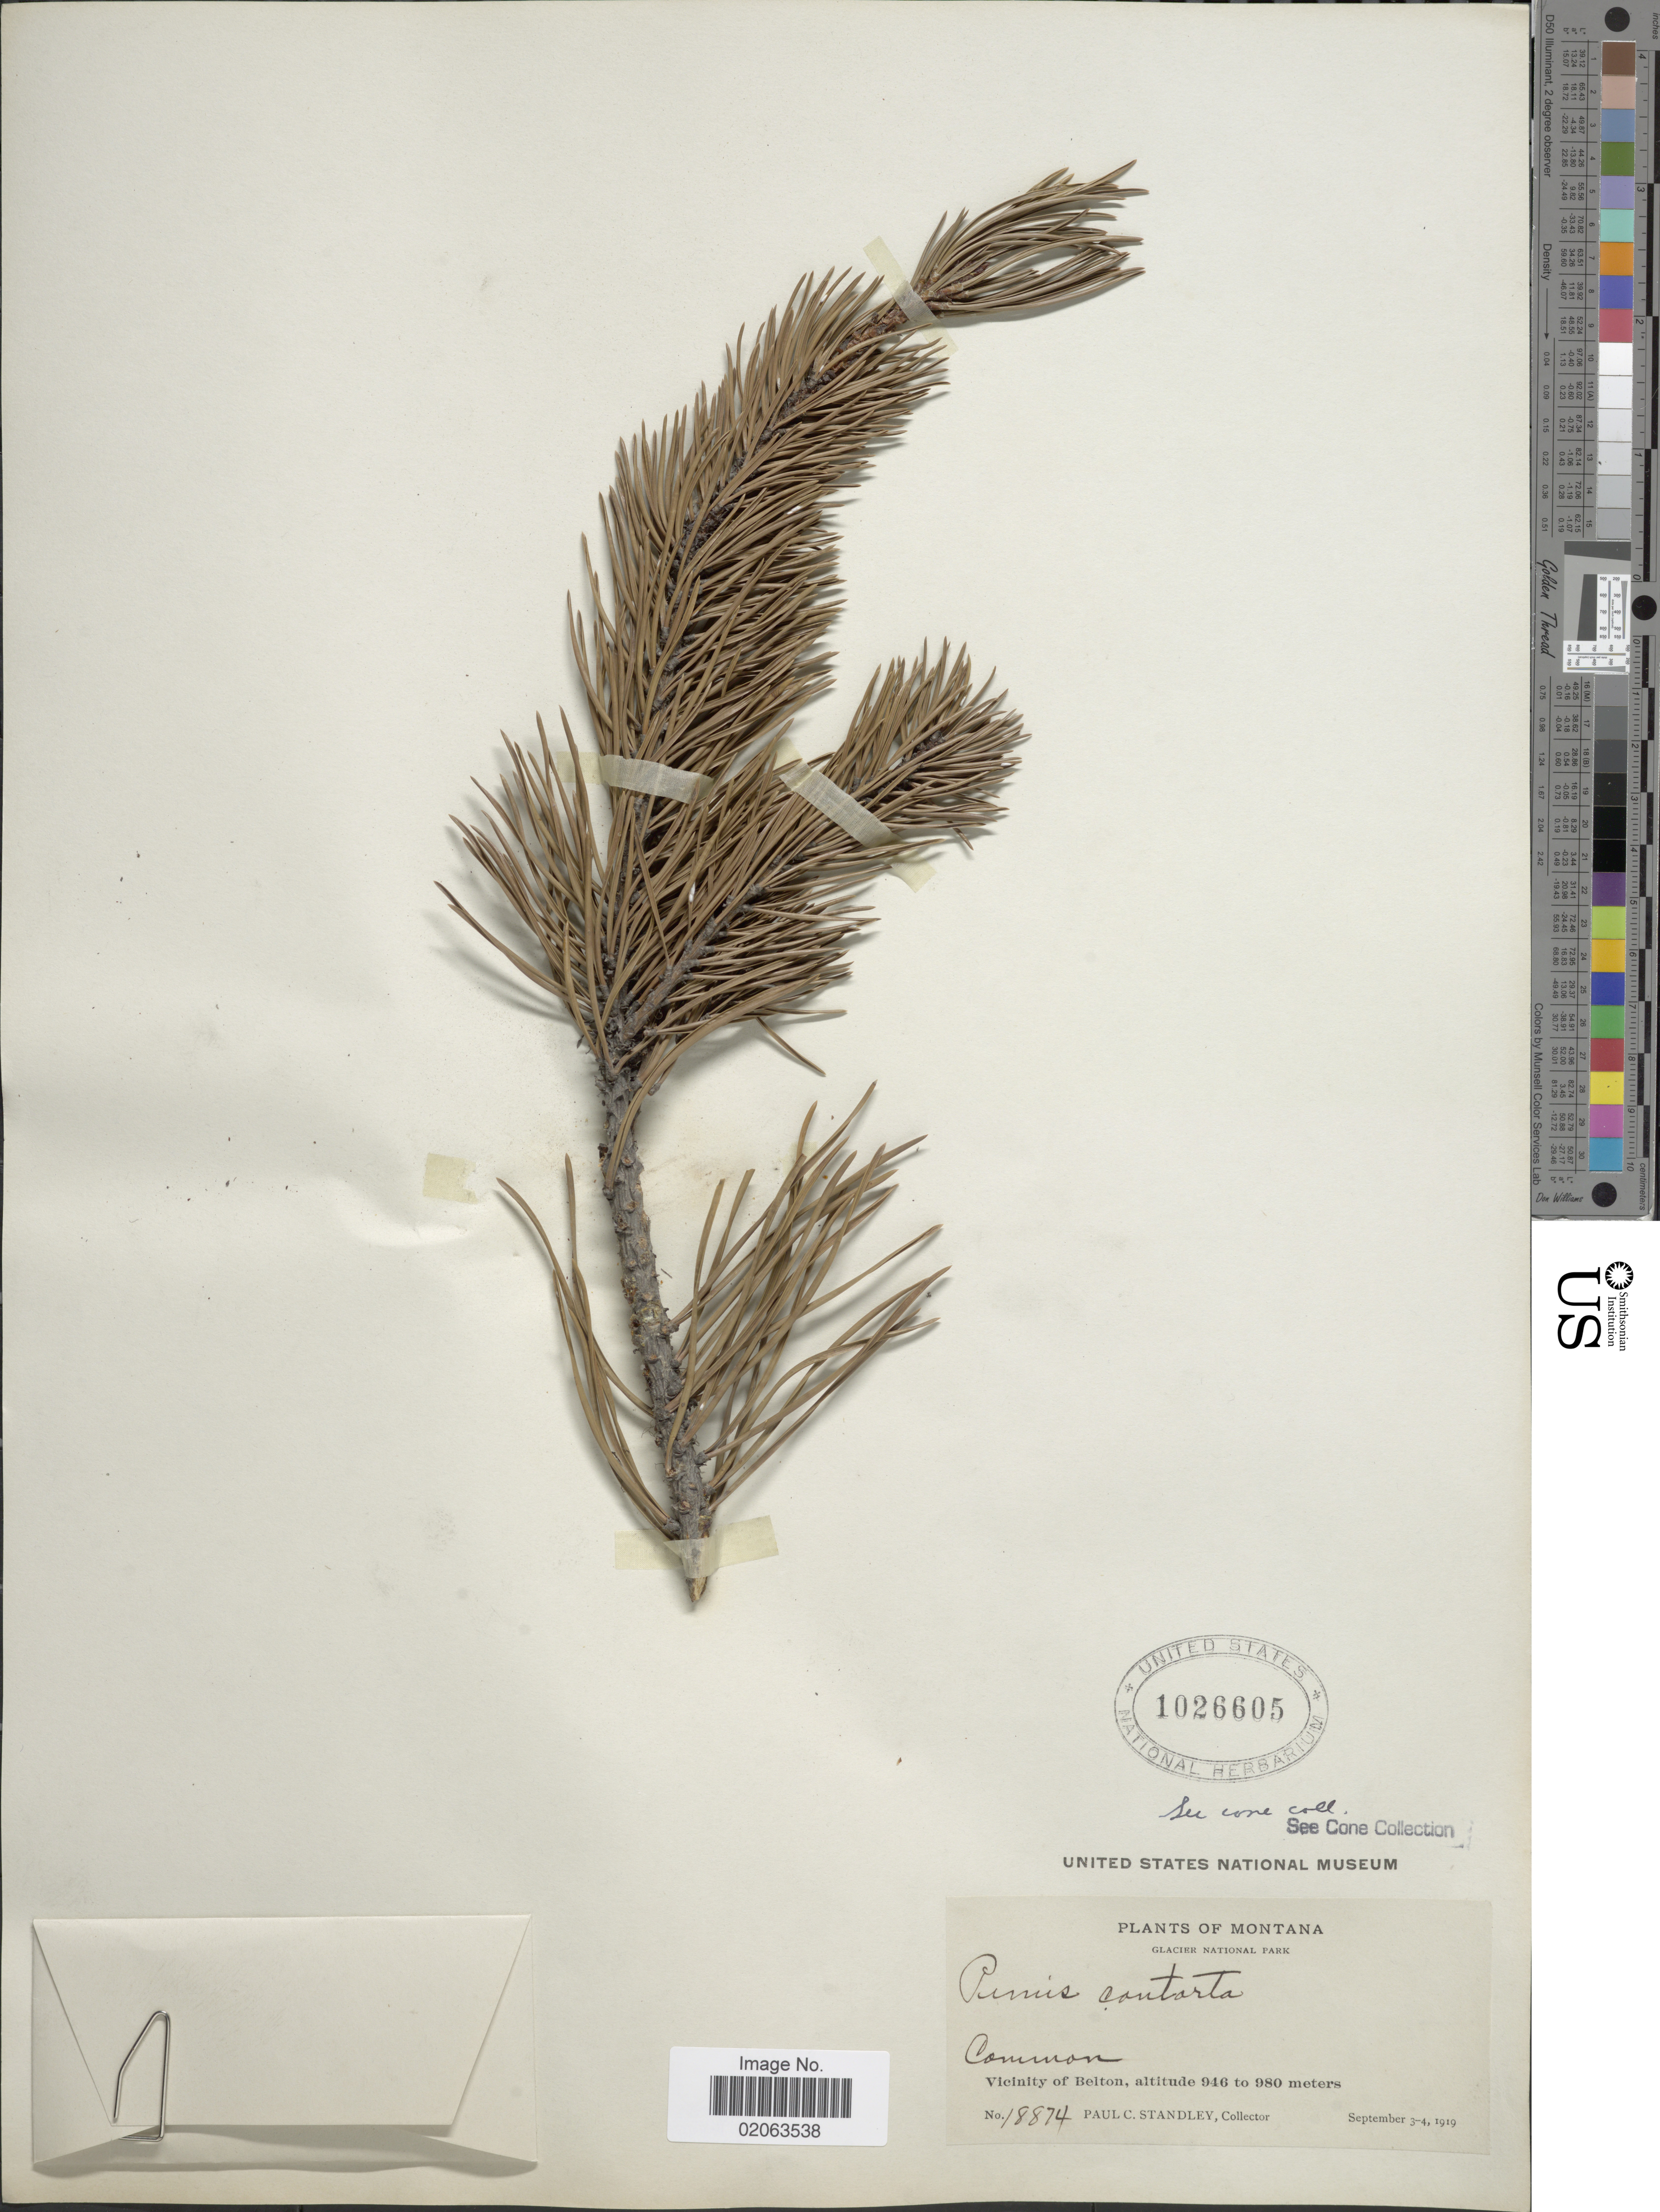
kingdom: Plantae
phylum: Tracheophyta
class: Pinopsida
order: Pinales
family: Pinaceae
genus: Pinus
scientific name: Pinus contorta var. latifolia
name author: Engelm. ex S. Watson in C. King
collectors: P. C. Standley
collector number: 18874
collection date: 1919-09-03/1919-09-04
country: United States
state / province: Montana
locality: Montana, Glacier National Park. Vicinity of Belton.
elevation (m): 946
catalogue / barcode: US 1026605